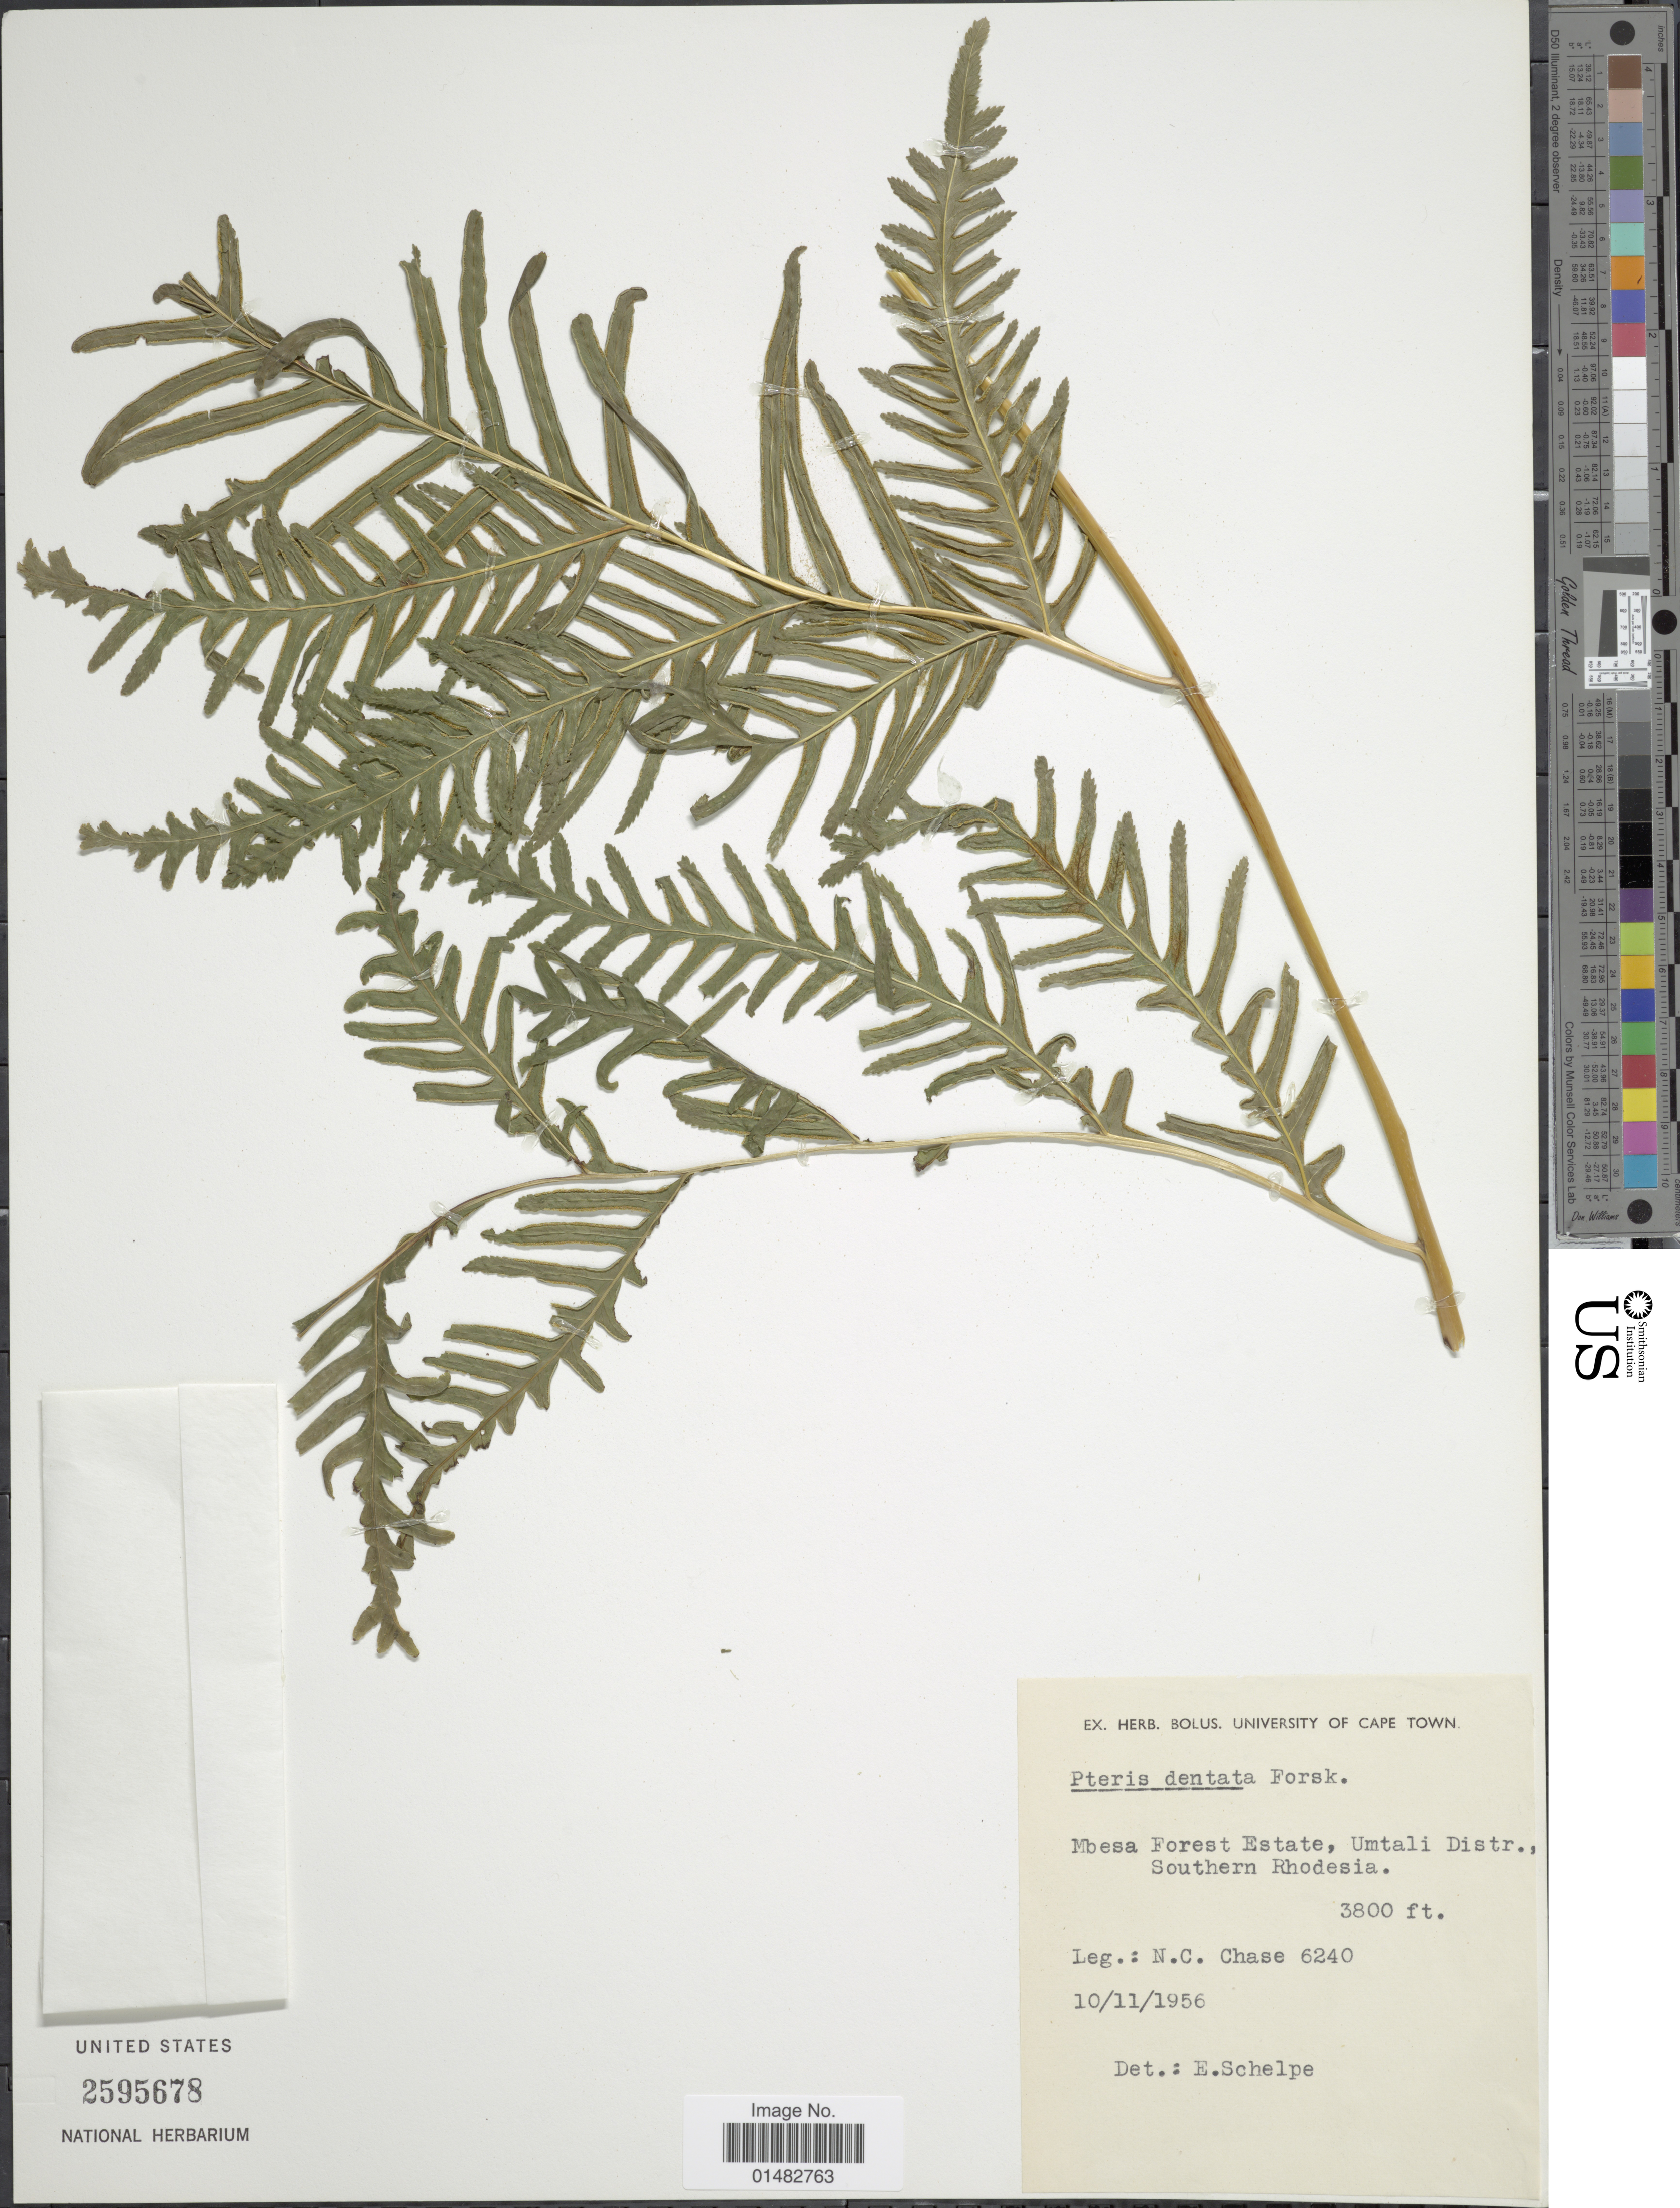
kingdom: Plantae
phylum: Tracheophyta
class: Polypodiopsida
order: Polypodiales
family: Pteridaceae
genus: Pteris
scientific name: Pteris dentata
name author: Forssk.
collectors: N. C. Chase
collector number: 6240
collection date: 1956-11-10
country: Zimbabwe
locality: Mbesa Forest Estate, Umtali Distr., Southern Rhodesia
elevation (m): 1158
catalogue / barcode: US 2595678